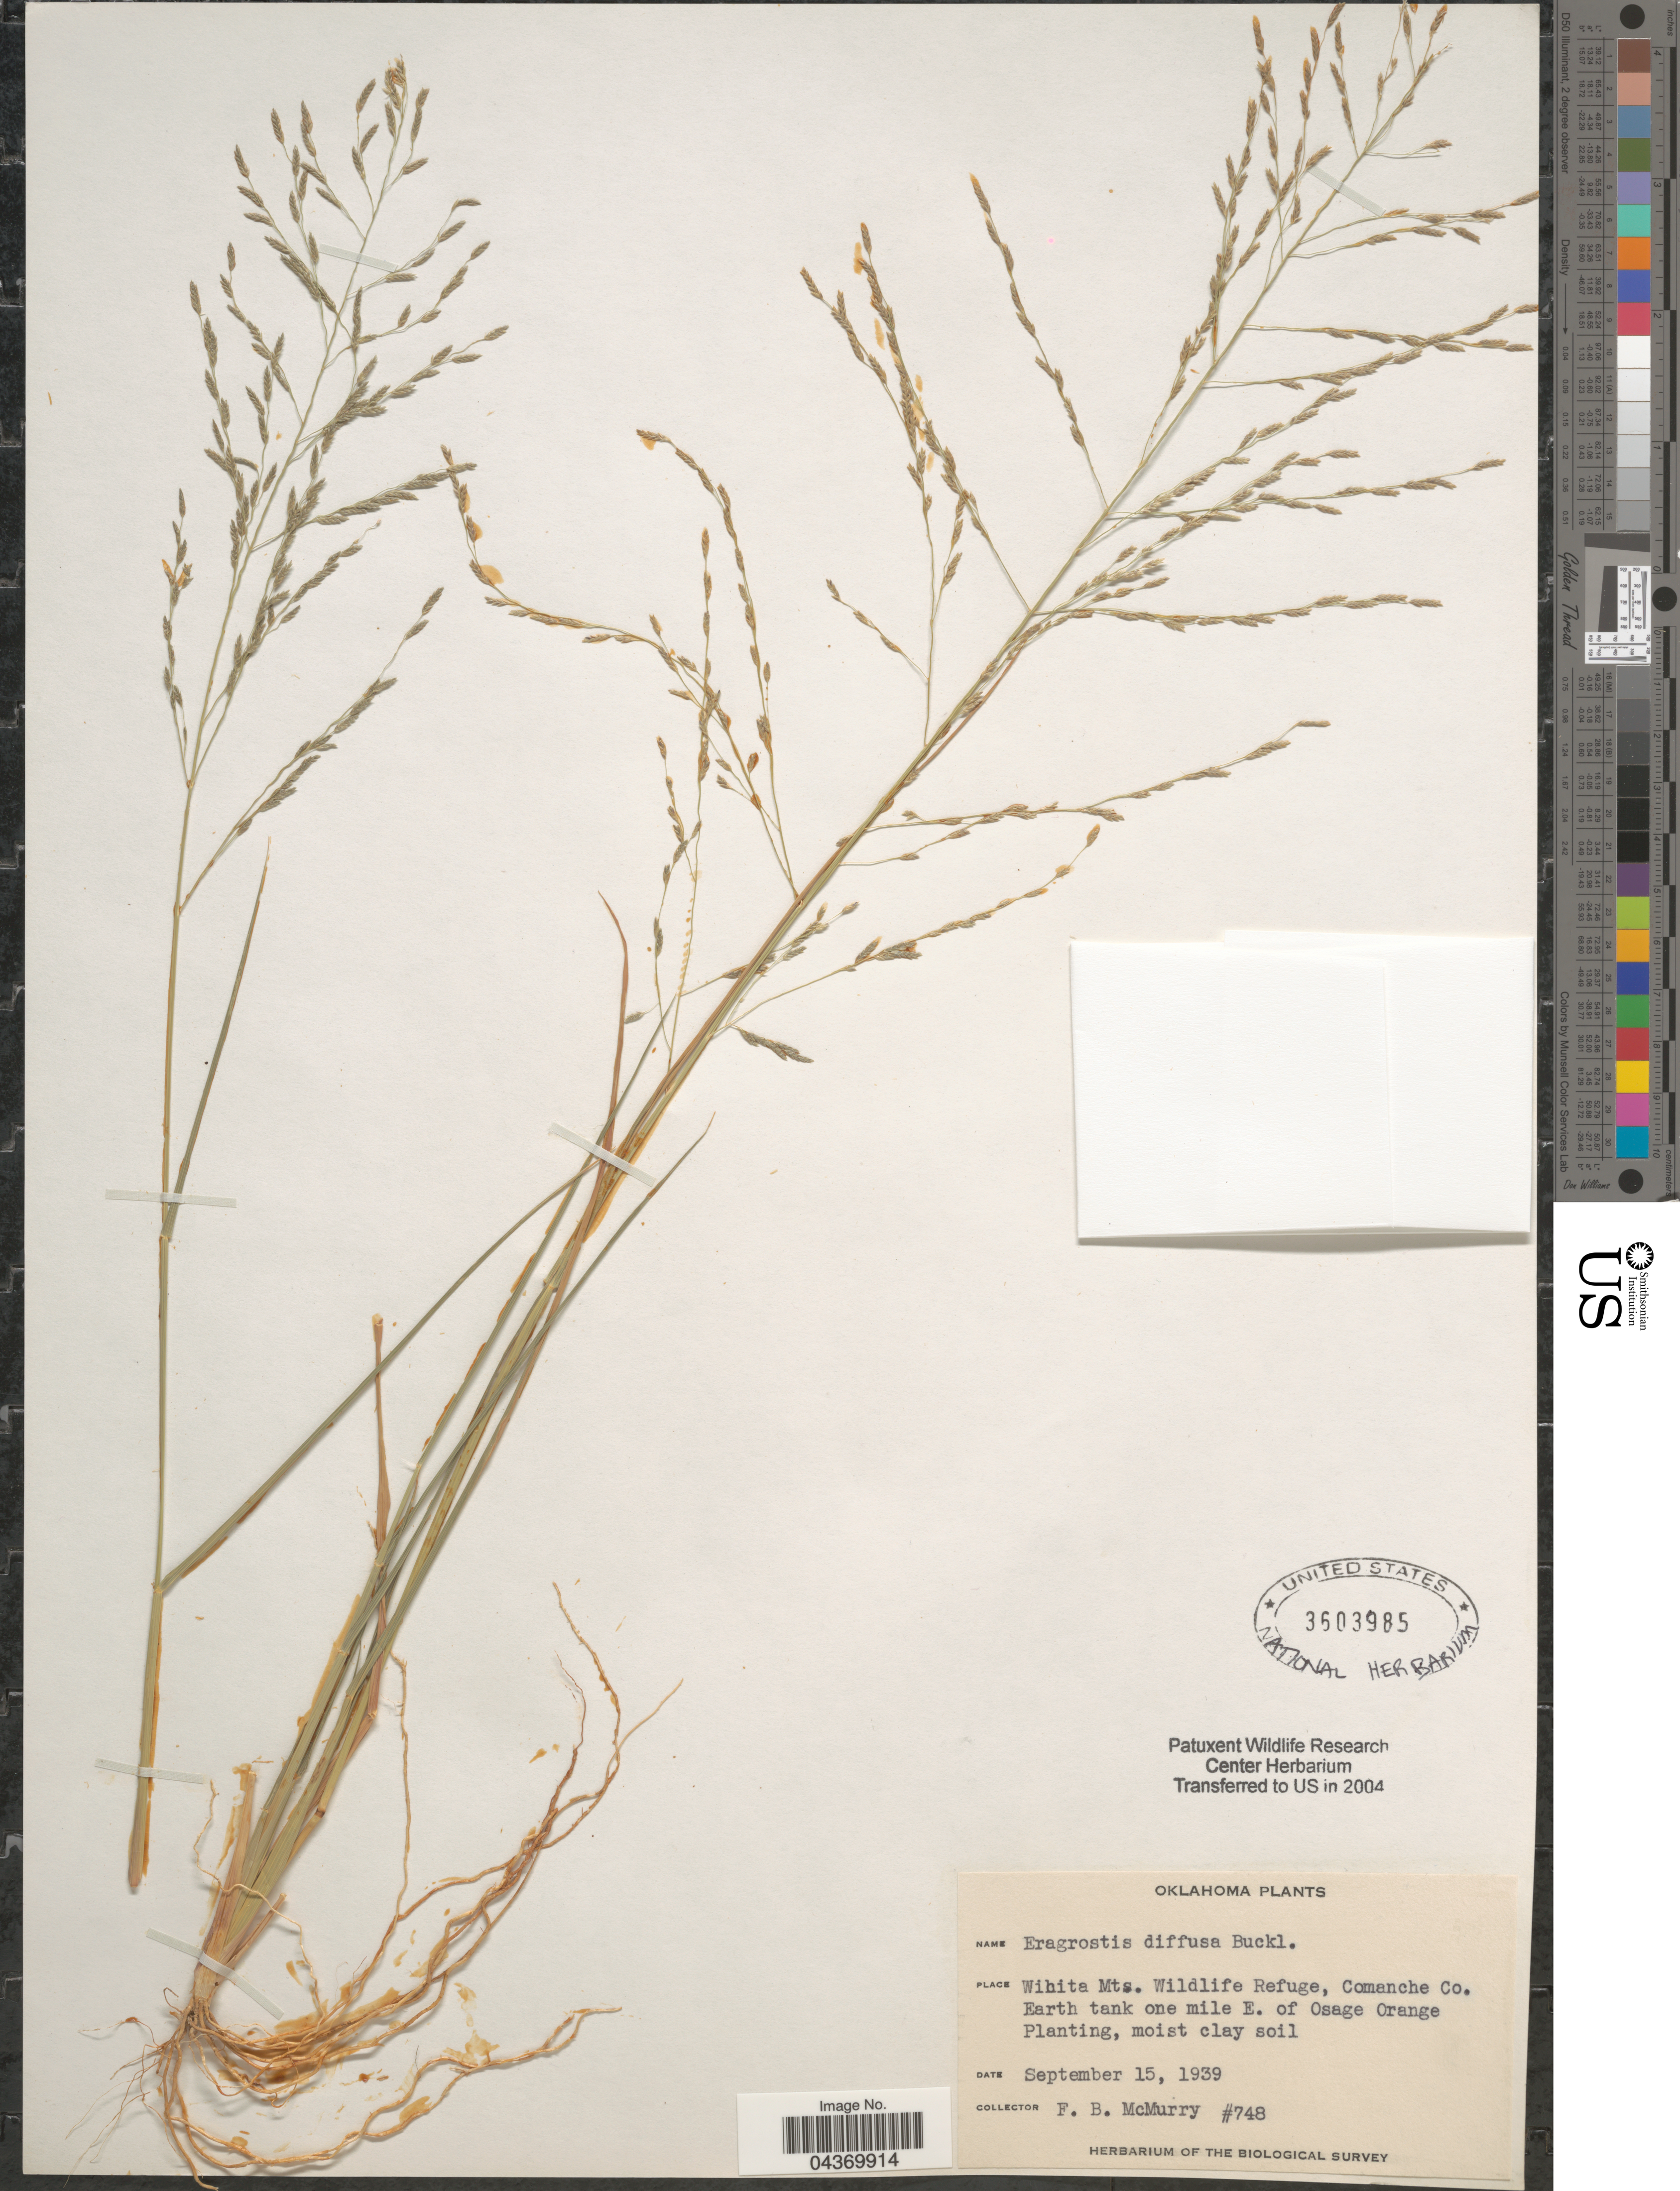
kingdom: Plantae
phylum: Tracheophyta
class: Liliopsida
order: Poales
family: Poaceae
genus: Eragrostis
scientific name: Eragrostis pectinacea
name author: (Michx.) Nees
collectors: F. B. McMurry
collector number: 748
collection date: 1939-09-15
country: United States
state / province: Oklahoma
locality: Wihita Mts. Wildlife Refuge, Comanche Co. Earth tank one mile E. of Osage Orange Planting. The Biological Survey.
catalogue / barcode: US 3603985